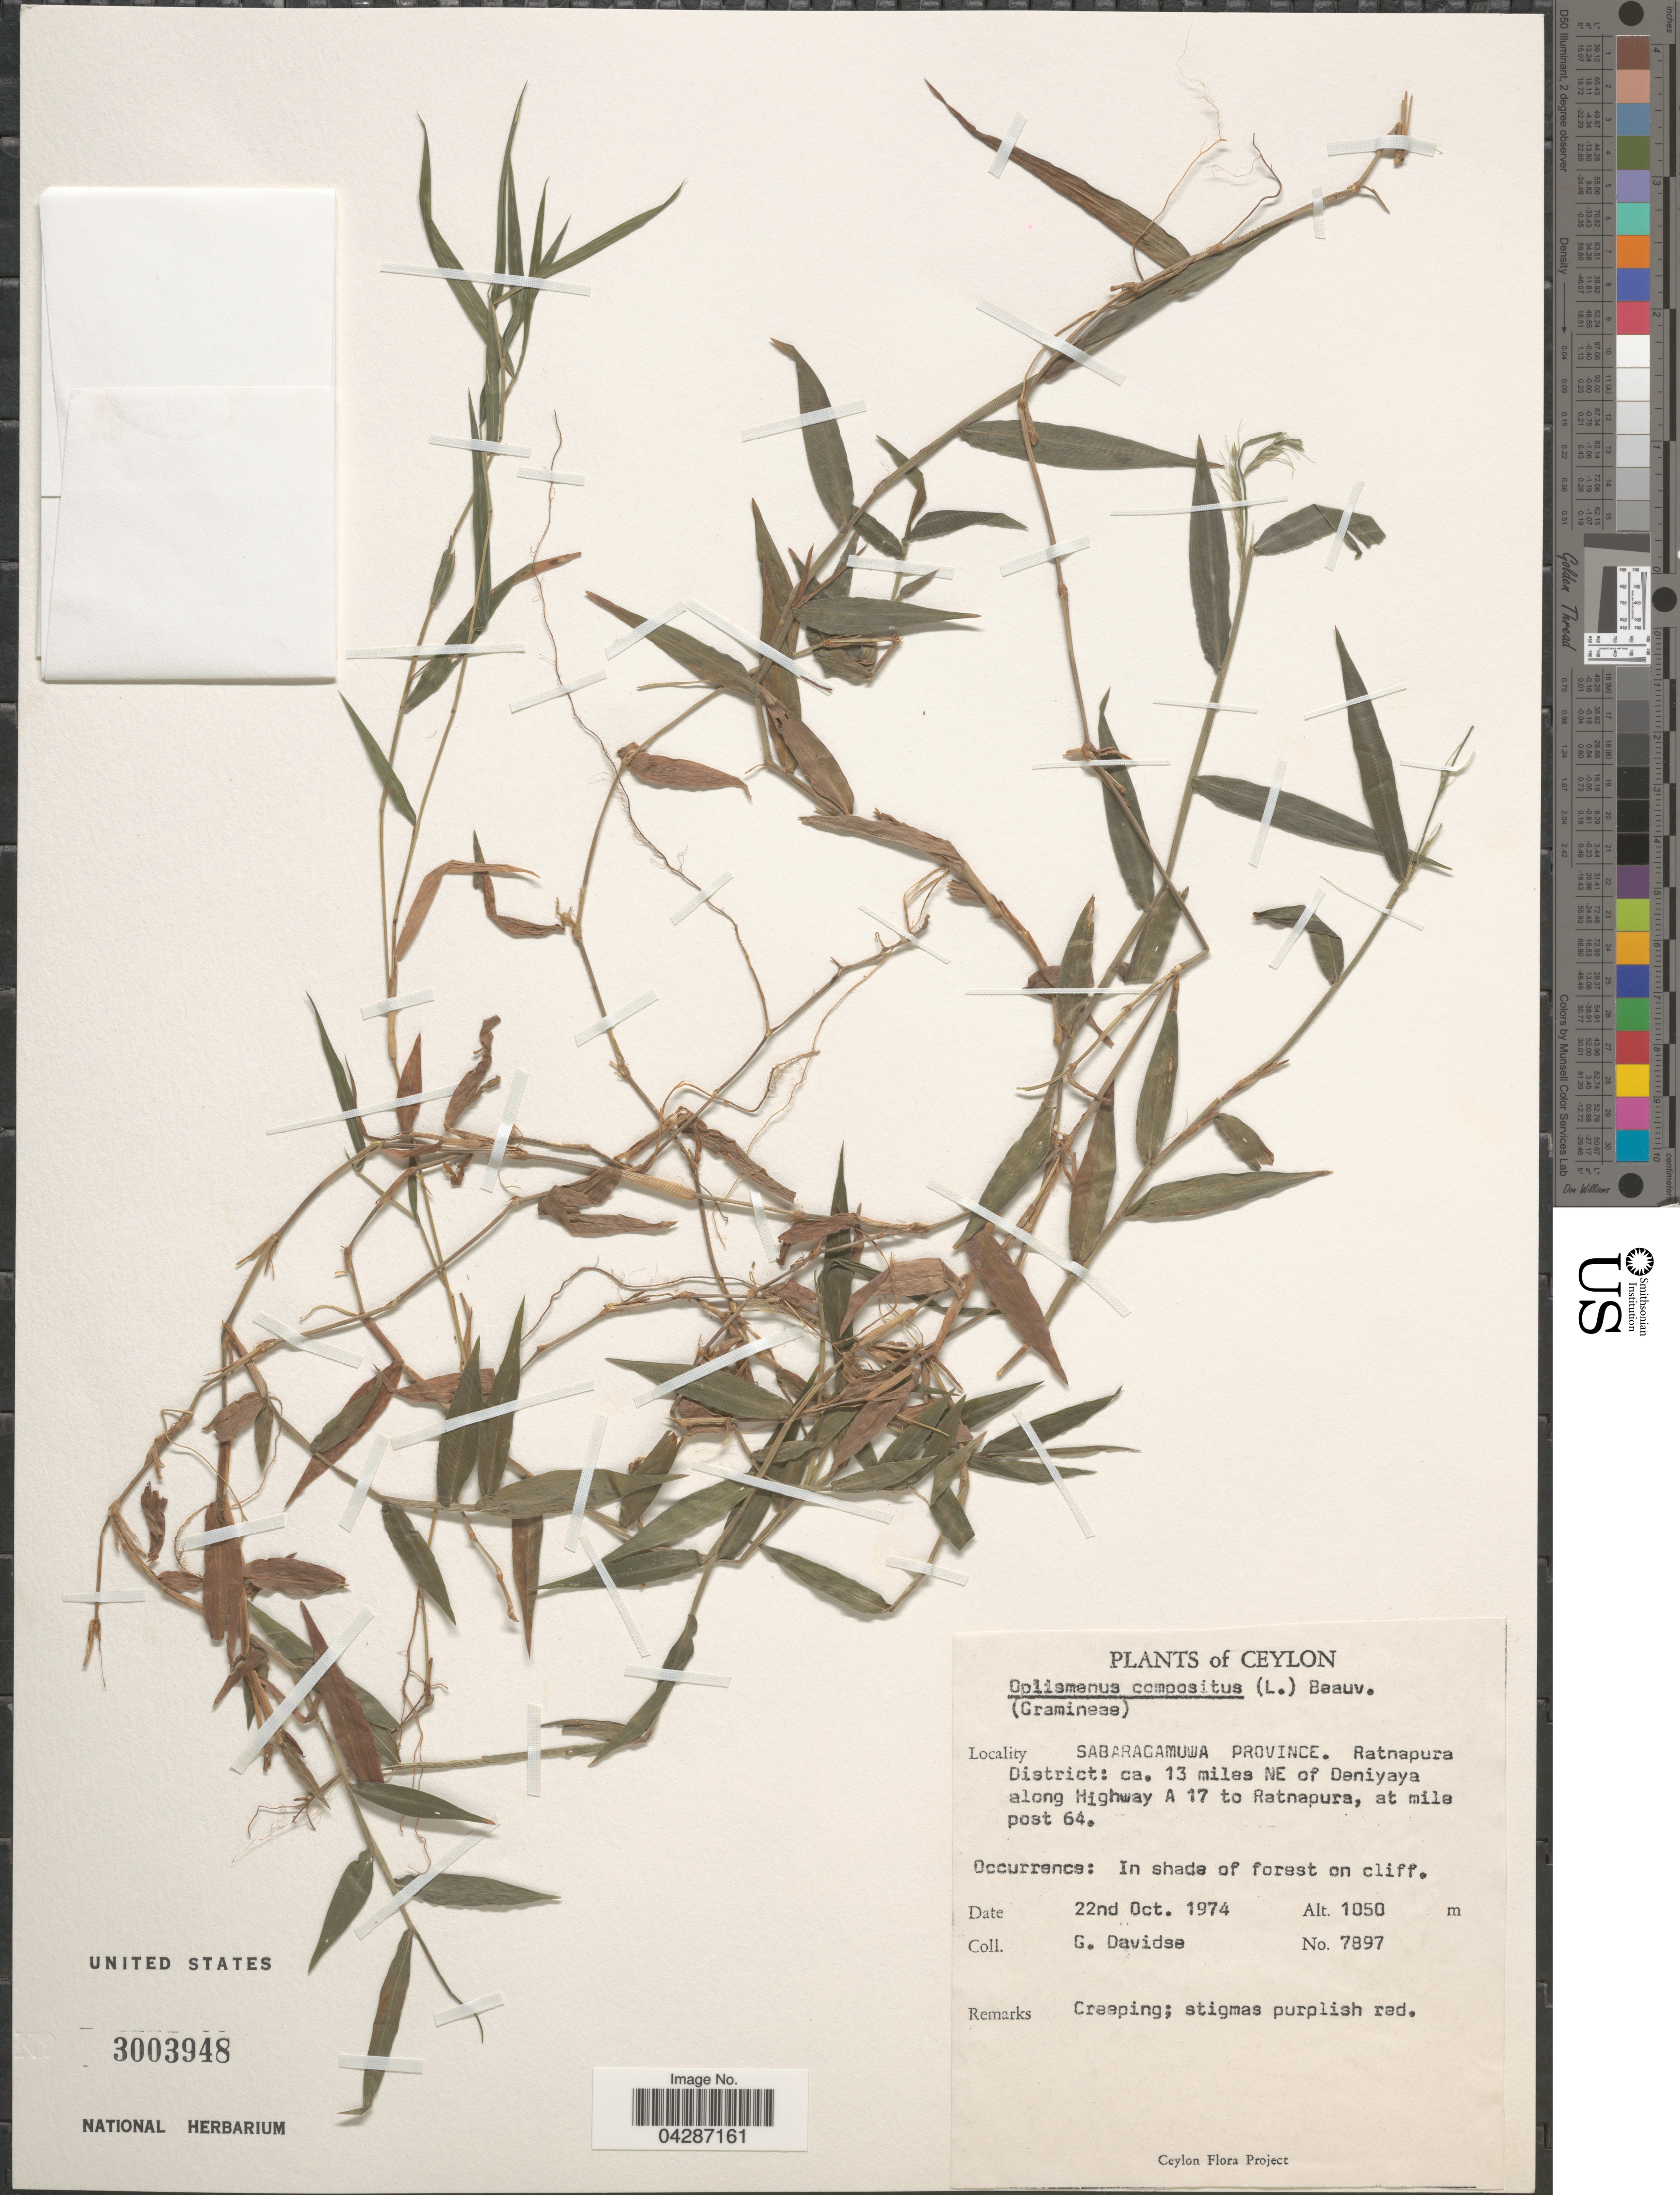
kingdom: Plantae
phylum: Tracheophyta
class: Liliopsida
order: Poales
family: Poaceae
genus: Oplismenus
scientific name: Oplismenus compositus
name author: (L.) P. Beauv.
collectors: G. Davidse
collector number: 7897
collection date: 1974-10-22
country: Sri Lanka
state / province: Sabaragamuwa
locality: Ceylon. Ratnapura District: ca. 13 miles NE of Deniyaya along Highway A 17 to Ratnapura, at mile post 64. In shade of forest on cliff.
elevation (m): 1050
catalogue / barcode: US 3003948